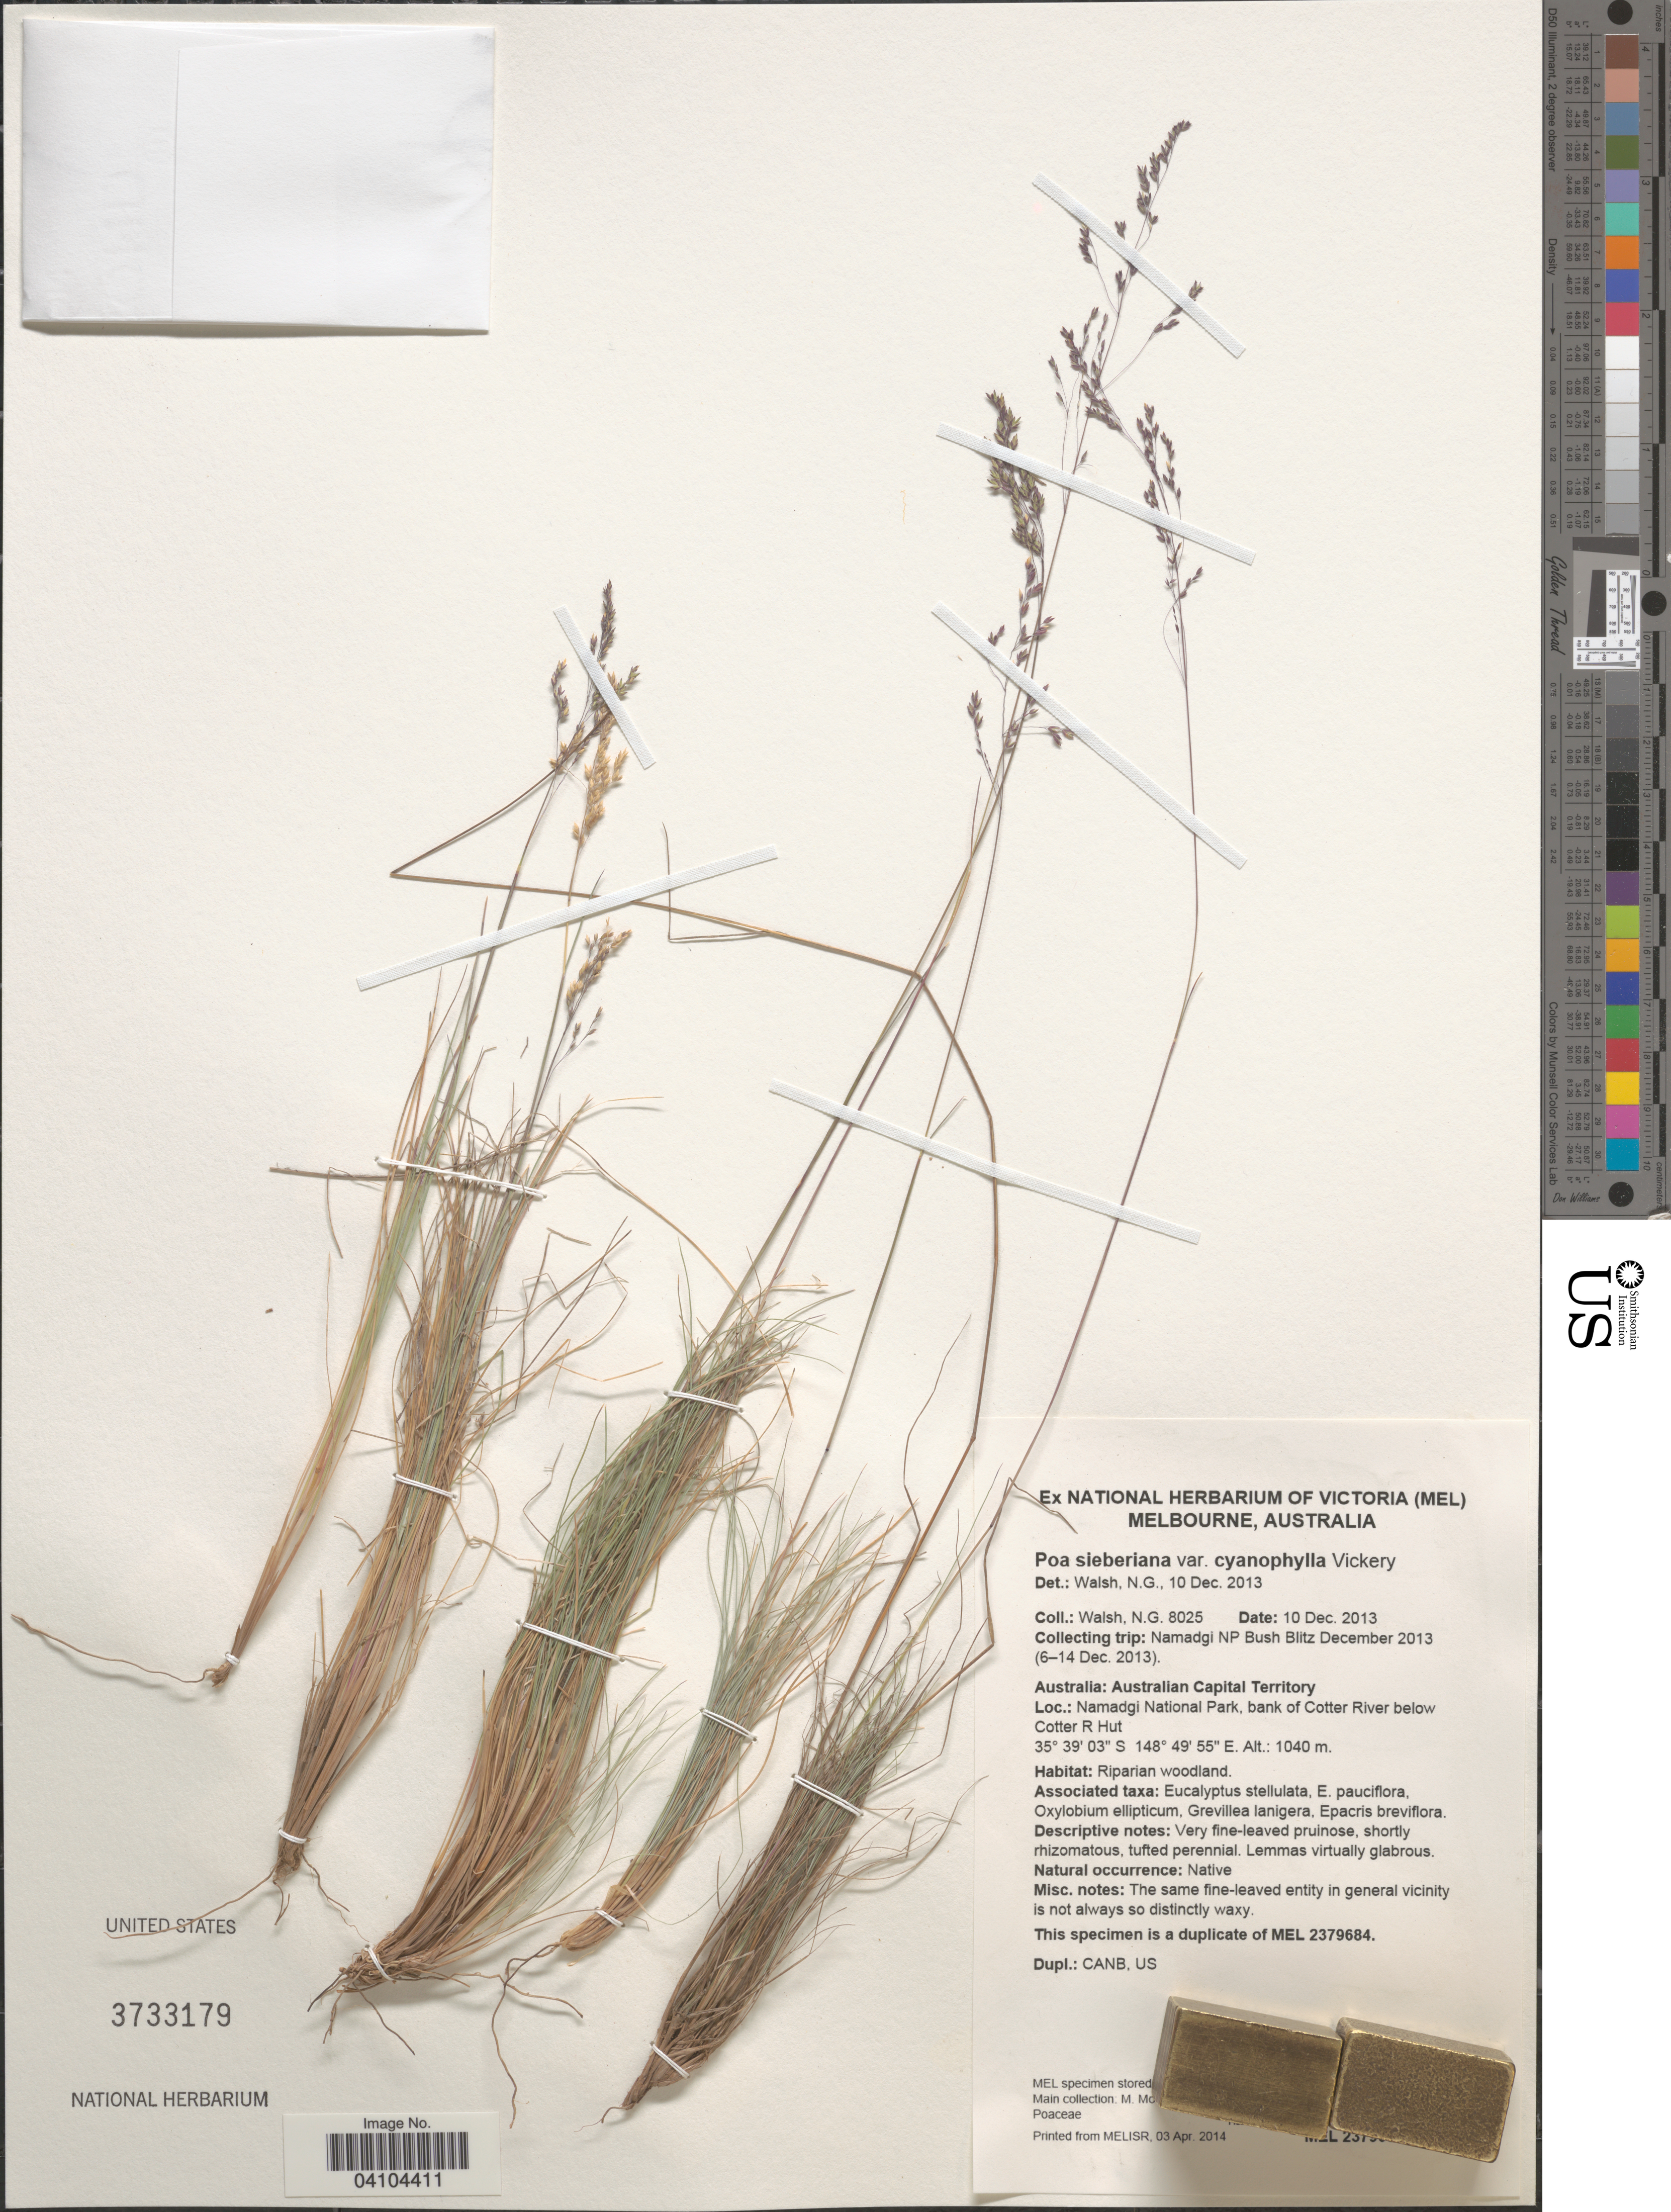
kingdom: Plantae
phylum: Tracheophyta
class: Liliopsida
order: Poales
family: Poaceae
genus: Poa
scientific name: Poa sieberiana var. cyanophylla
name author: Vickery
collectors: N. Walsh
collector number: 8025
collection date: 2013-12-10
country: Australia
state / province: Australian Capital Territory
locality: Australian Capital Territory. Namadgi National Park, bank of Cotter River below Cotter R Hut.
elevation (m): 1040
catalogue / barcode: US 3733179